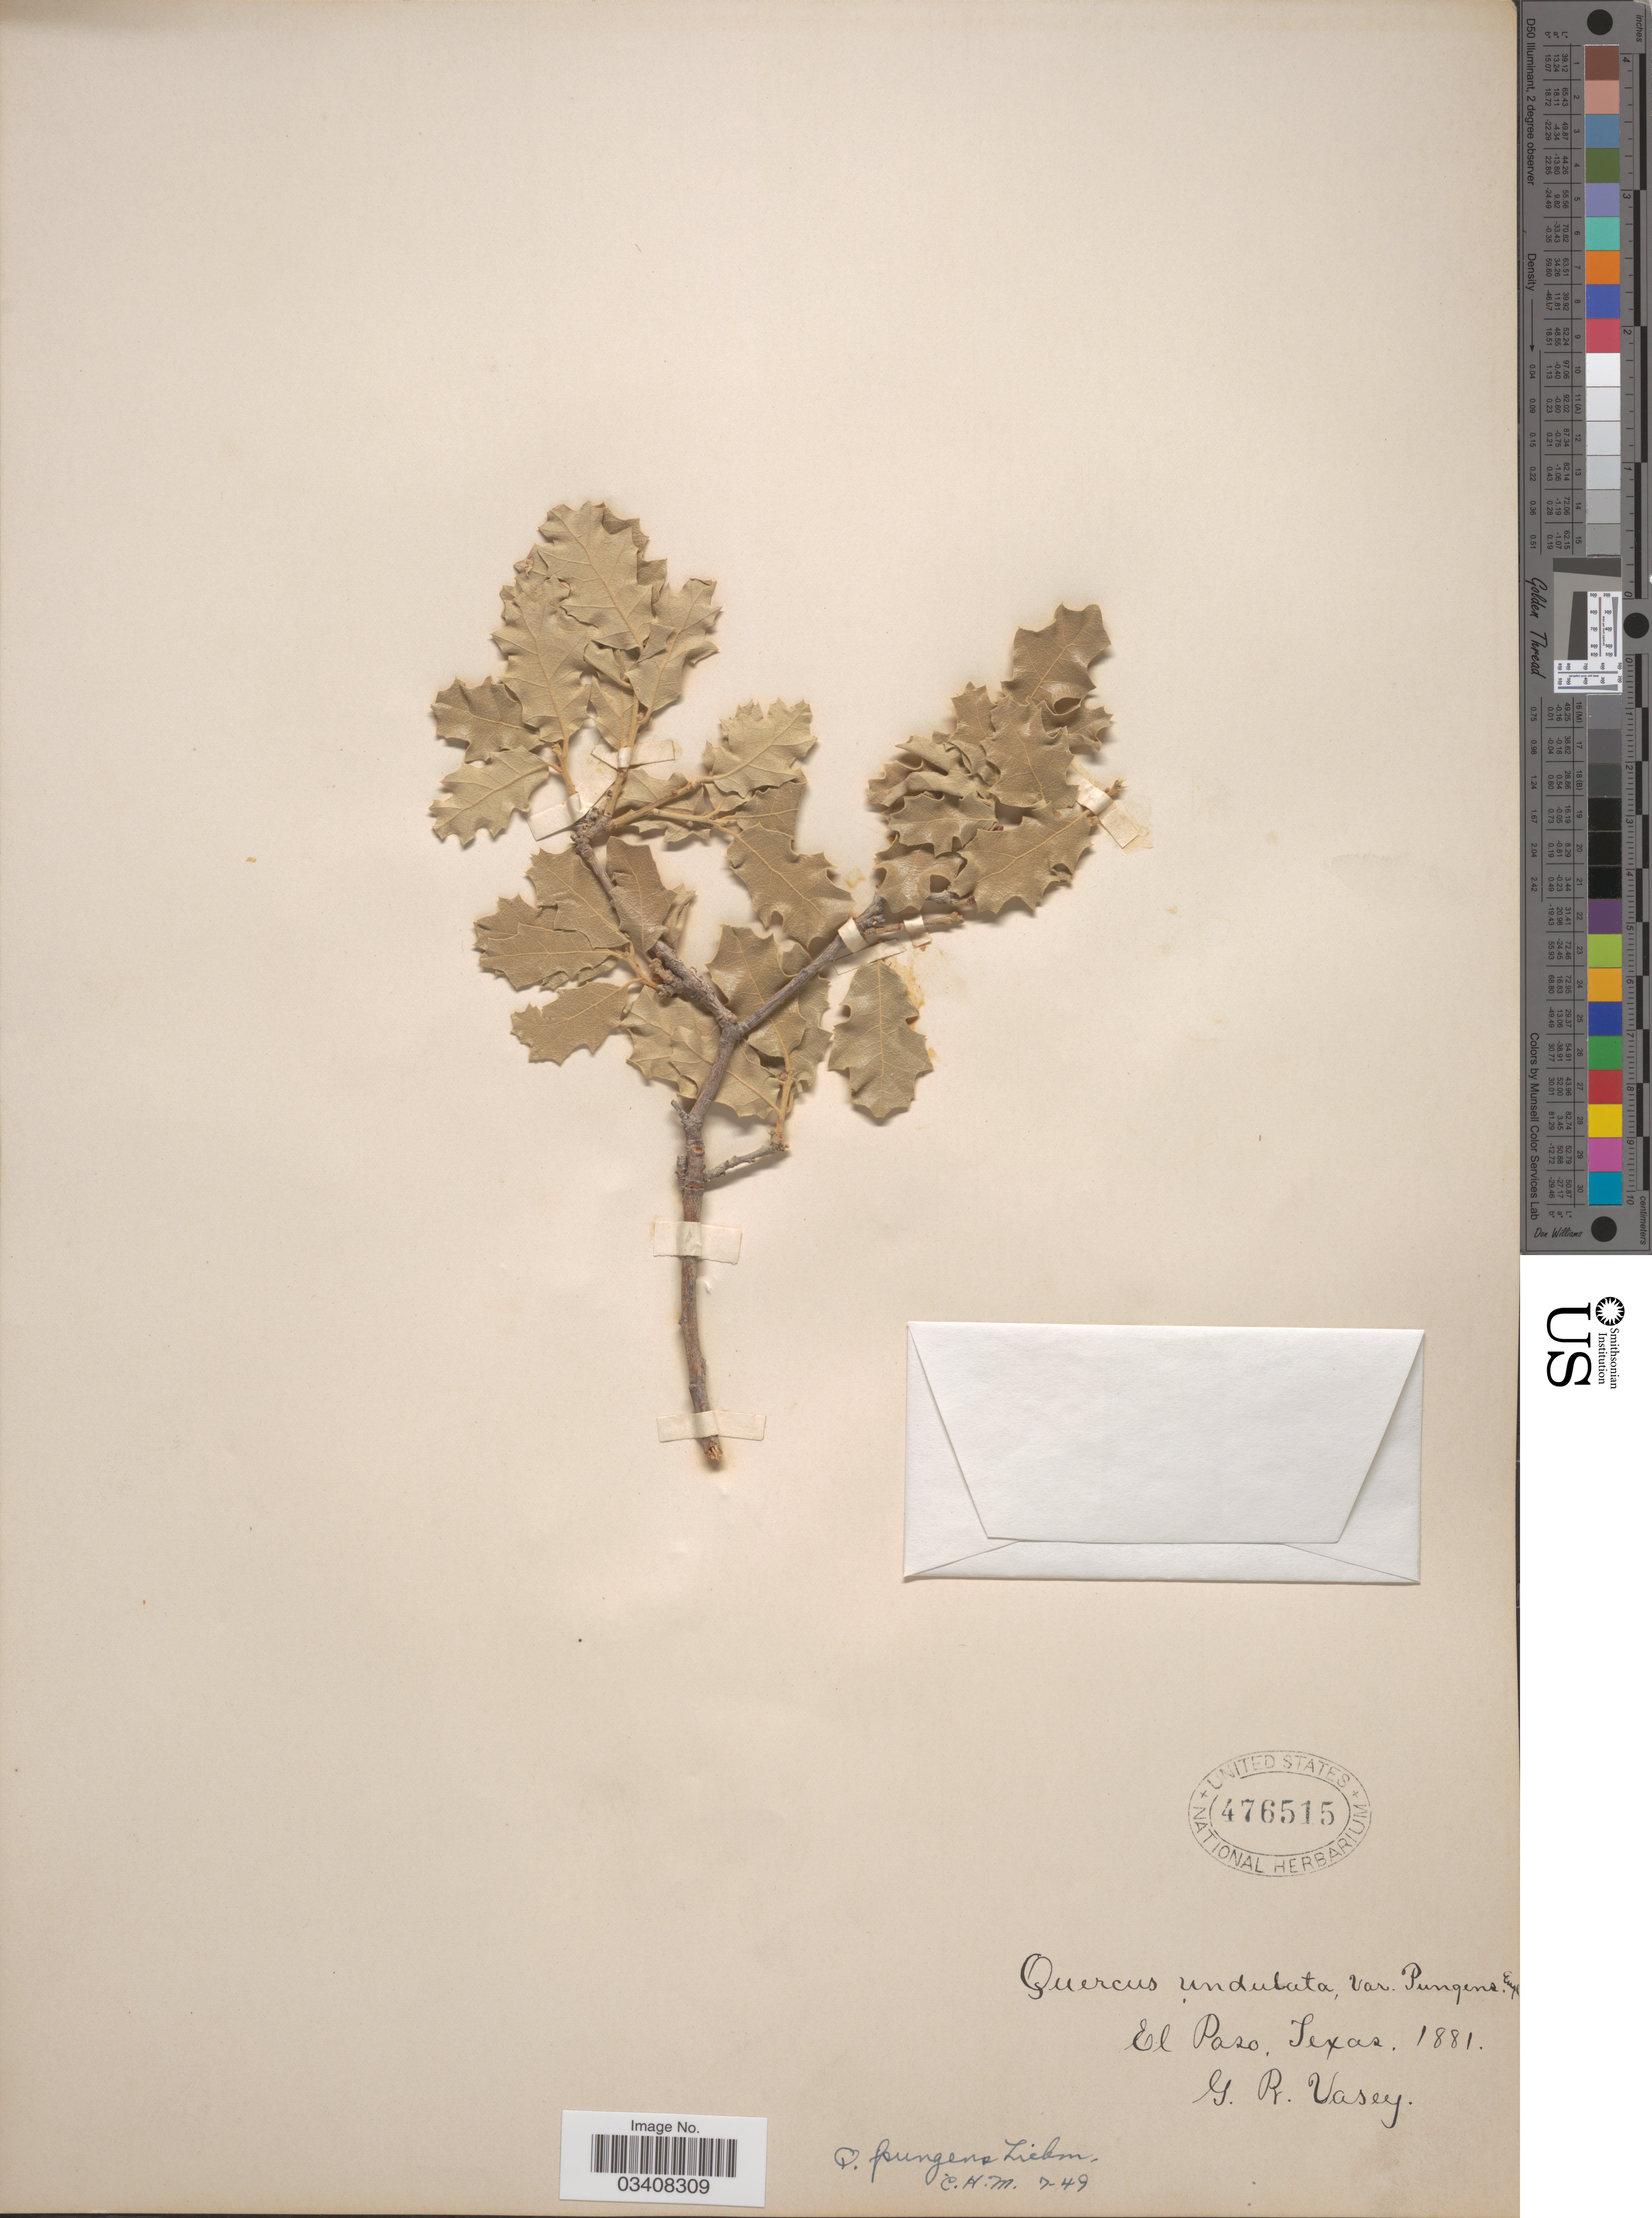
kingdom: Plantae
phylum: Tracheophyta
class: Magnoliopsida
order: Fagales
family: Fagaceae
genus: Quercus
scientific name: Quercus pungens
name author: Liebm.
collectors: G. R. Vasey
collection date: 1881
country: United States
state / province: Texas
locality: El Paso.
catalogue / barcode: US 476515